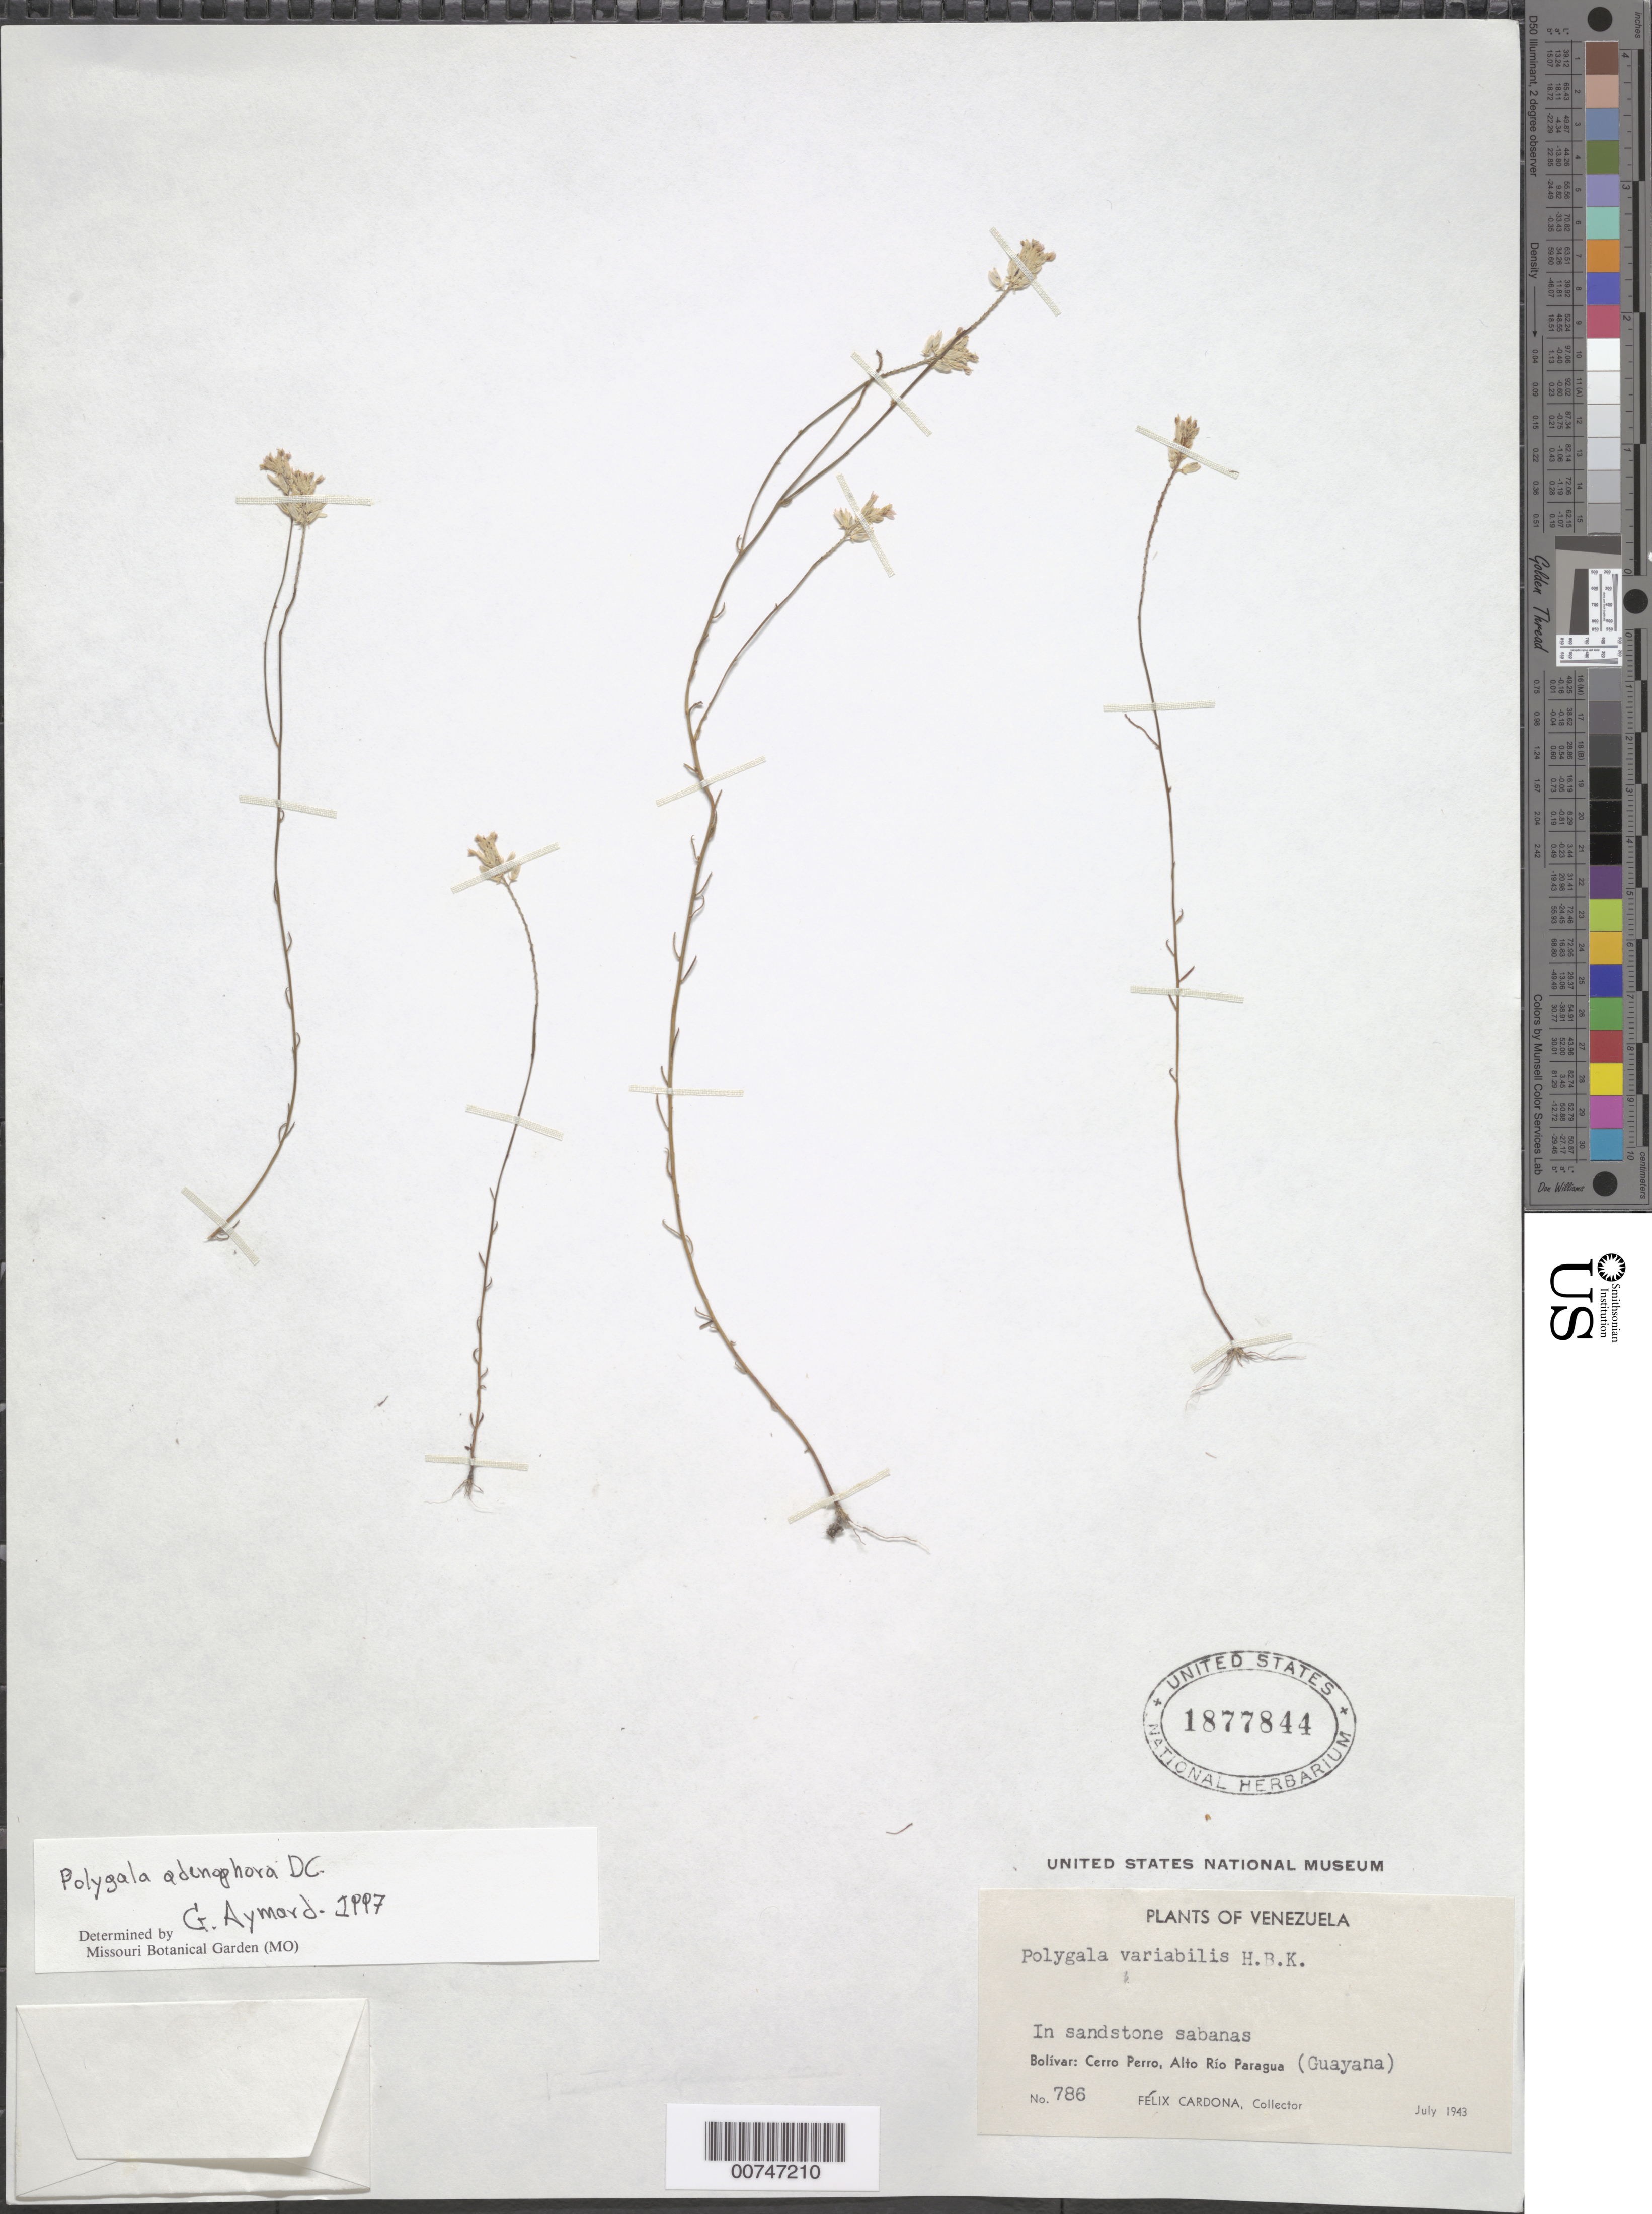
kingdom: Plantae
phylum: Tracheophyta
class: Magnoliopsida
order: Fabales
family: Polygalaceae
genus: Polygala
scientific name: Polygala adenophora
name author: DC.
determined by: Aymard C., G. A., (PORT), Univ. Nac. Exp. de los Llanos Ezequiel Zamora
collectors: F. Cardona Puig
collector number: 786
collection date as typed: Jul-43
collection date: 1943-07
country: Venezuela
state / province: Bolívar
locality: Alto Río Paragua, Cerro Perro (Guayana)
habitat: Sandstone savanna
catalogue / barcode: US 1877844